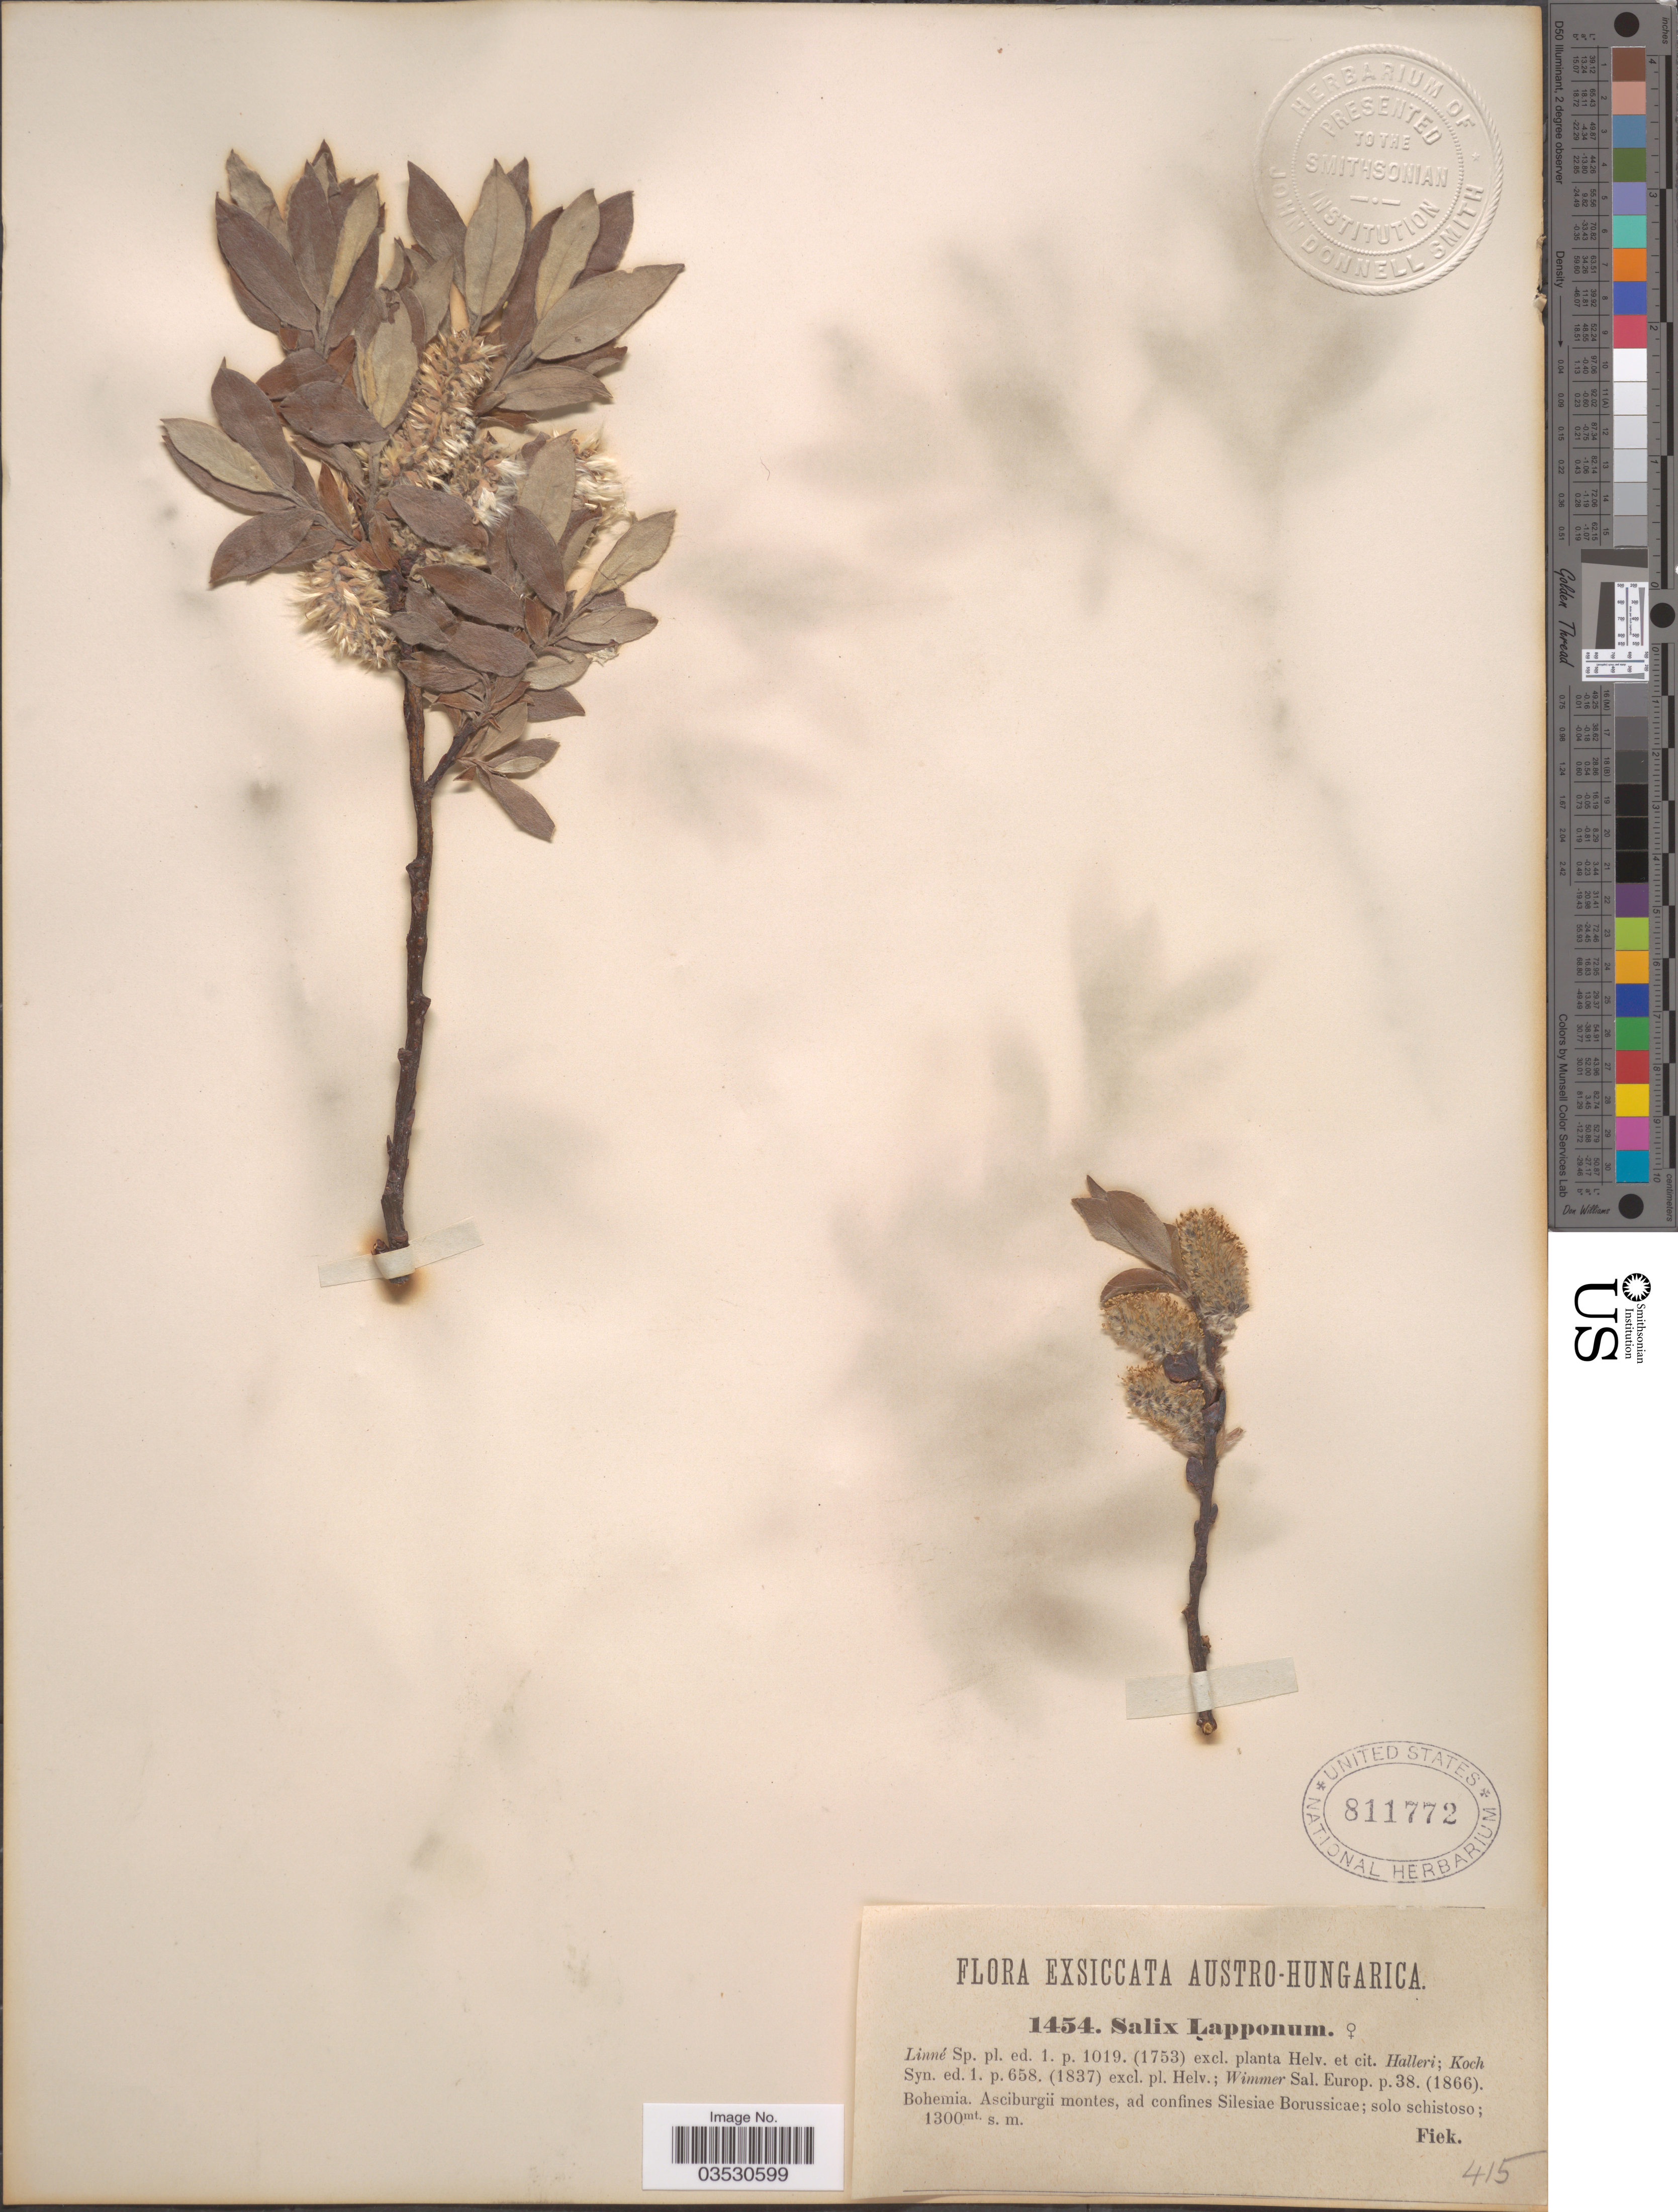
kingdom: Plantae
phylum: Tracheophyta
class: Magnoliopsida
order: Malpighiales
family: Salicaceae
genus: Salix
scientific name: Salix lapponum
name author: L.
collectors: Fiek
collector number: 1454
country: Poland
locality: Austro-Hungarica. Bohemia. Asciburgii montes, ad confines Silesiæ Borussicae; solo schistoso.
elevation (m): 1300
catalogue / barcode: US 811772